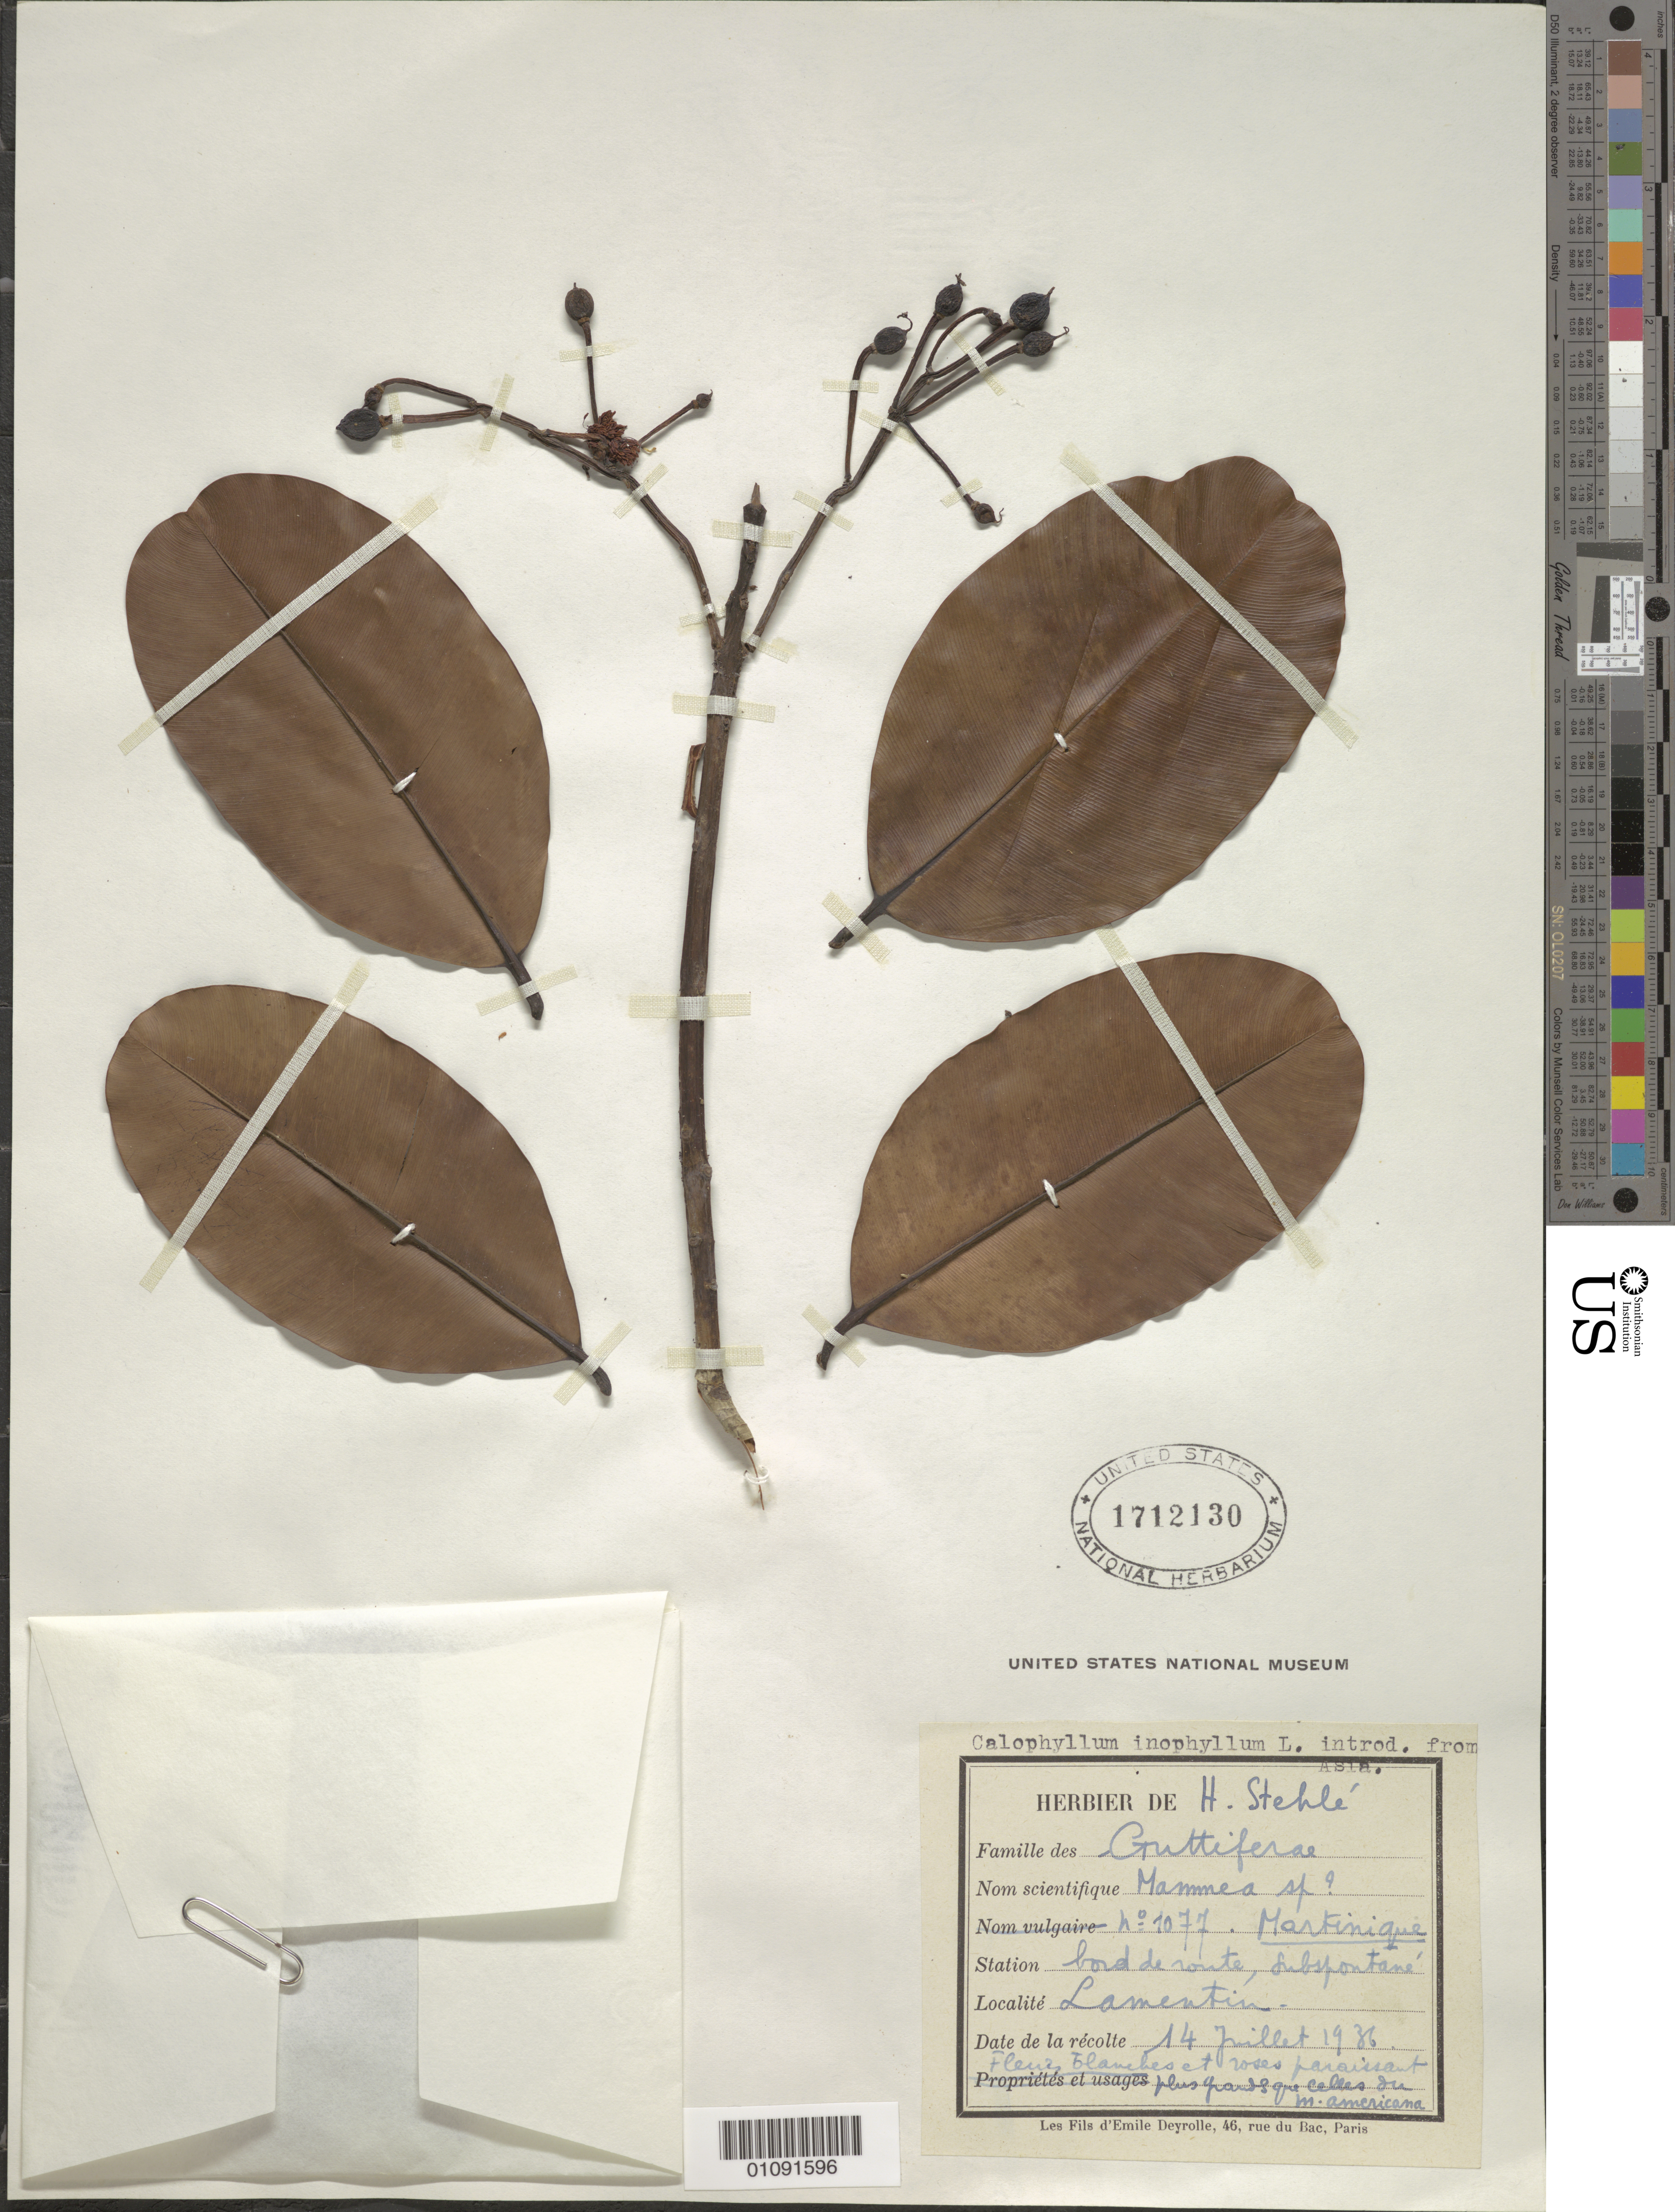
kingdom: Plantae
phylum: Tracheophyta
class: Magnoliopsida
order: Malpighiales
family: Calophyllaceae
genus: Calophyllum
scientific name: Calophyllum inophyllum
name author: L.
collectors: H. Stehlé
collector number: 7077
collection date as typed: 14 Jul 1936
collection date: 1936-07-14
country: Jamaica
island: Jamaica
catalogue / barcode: US 1712130